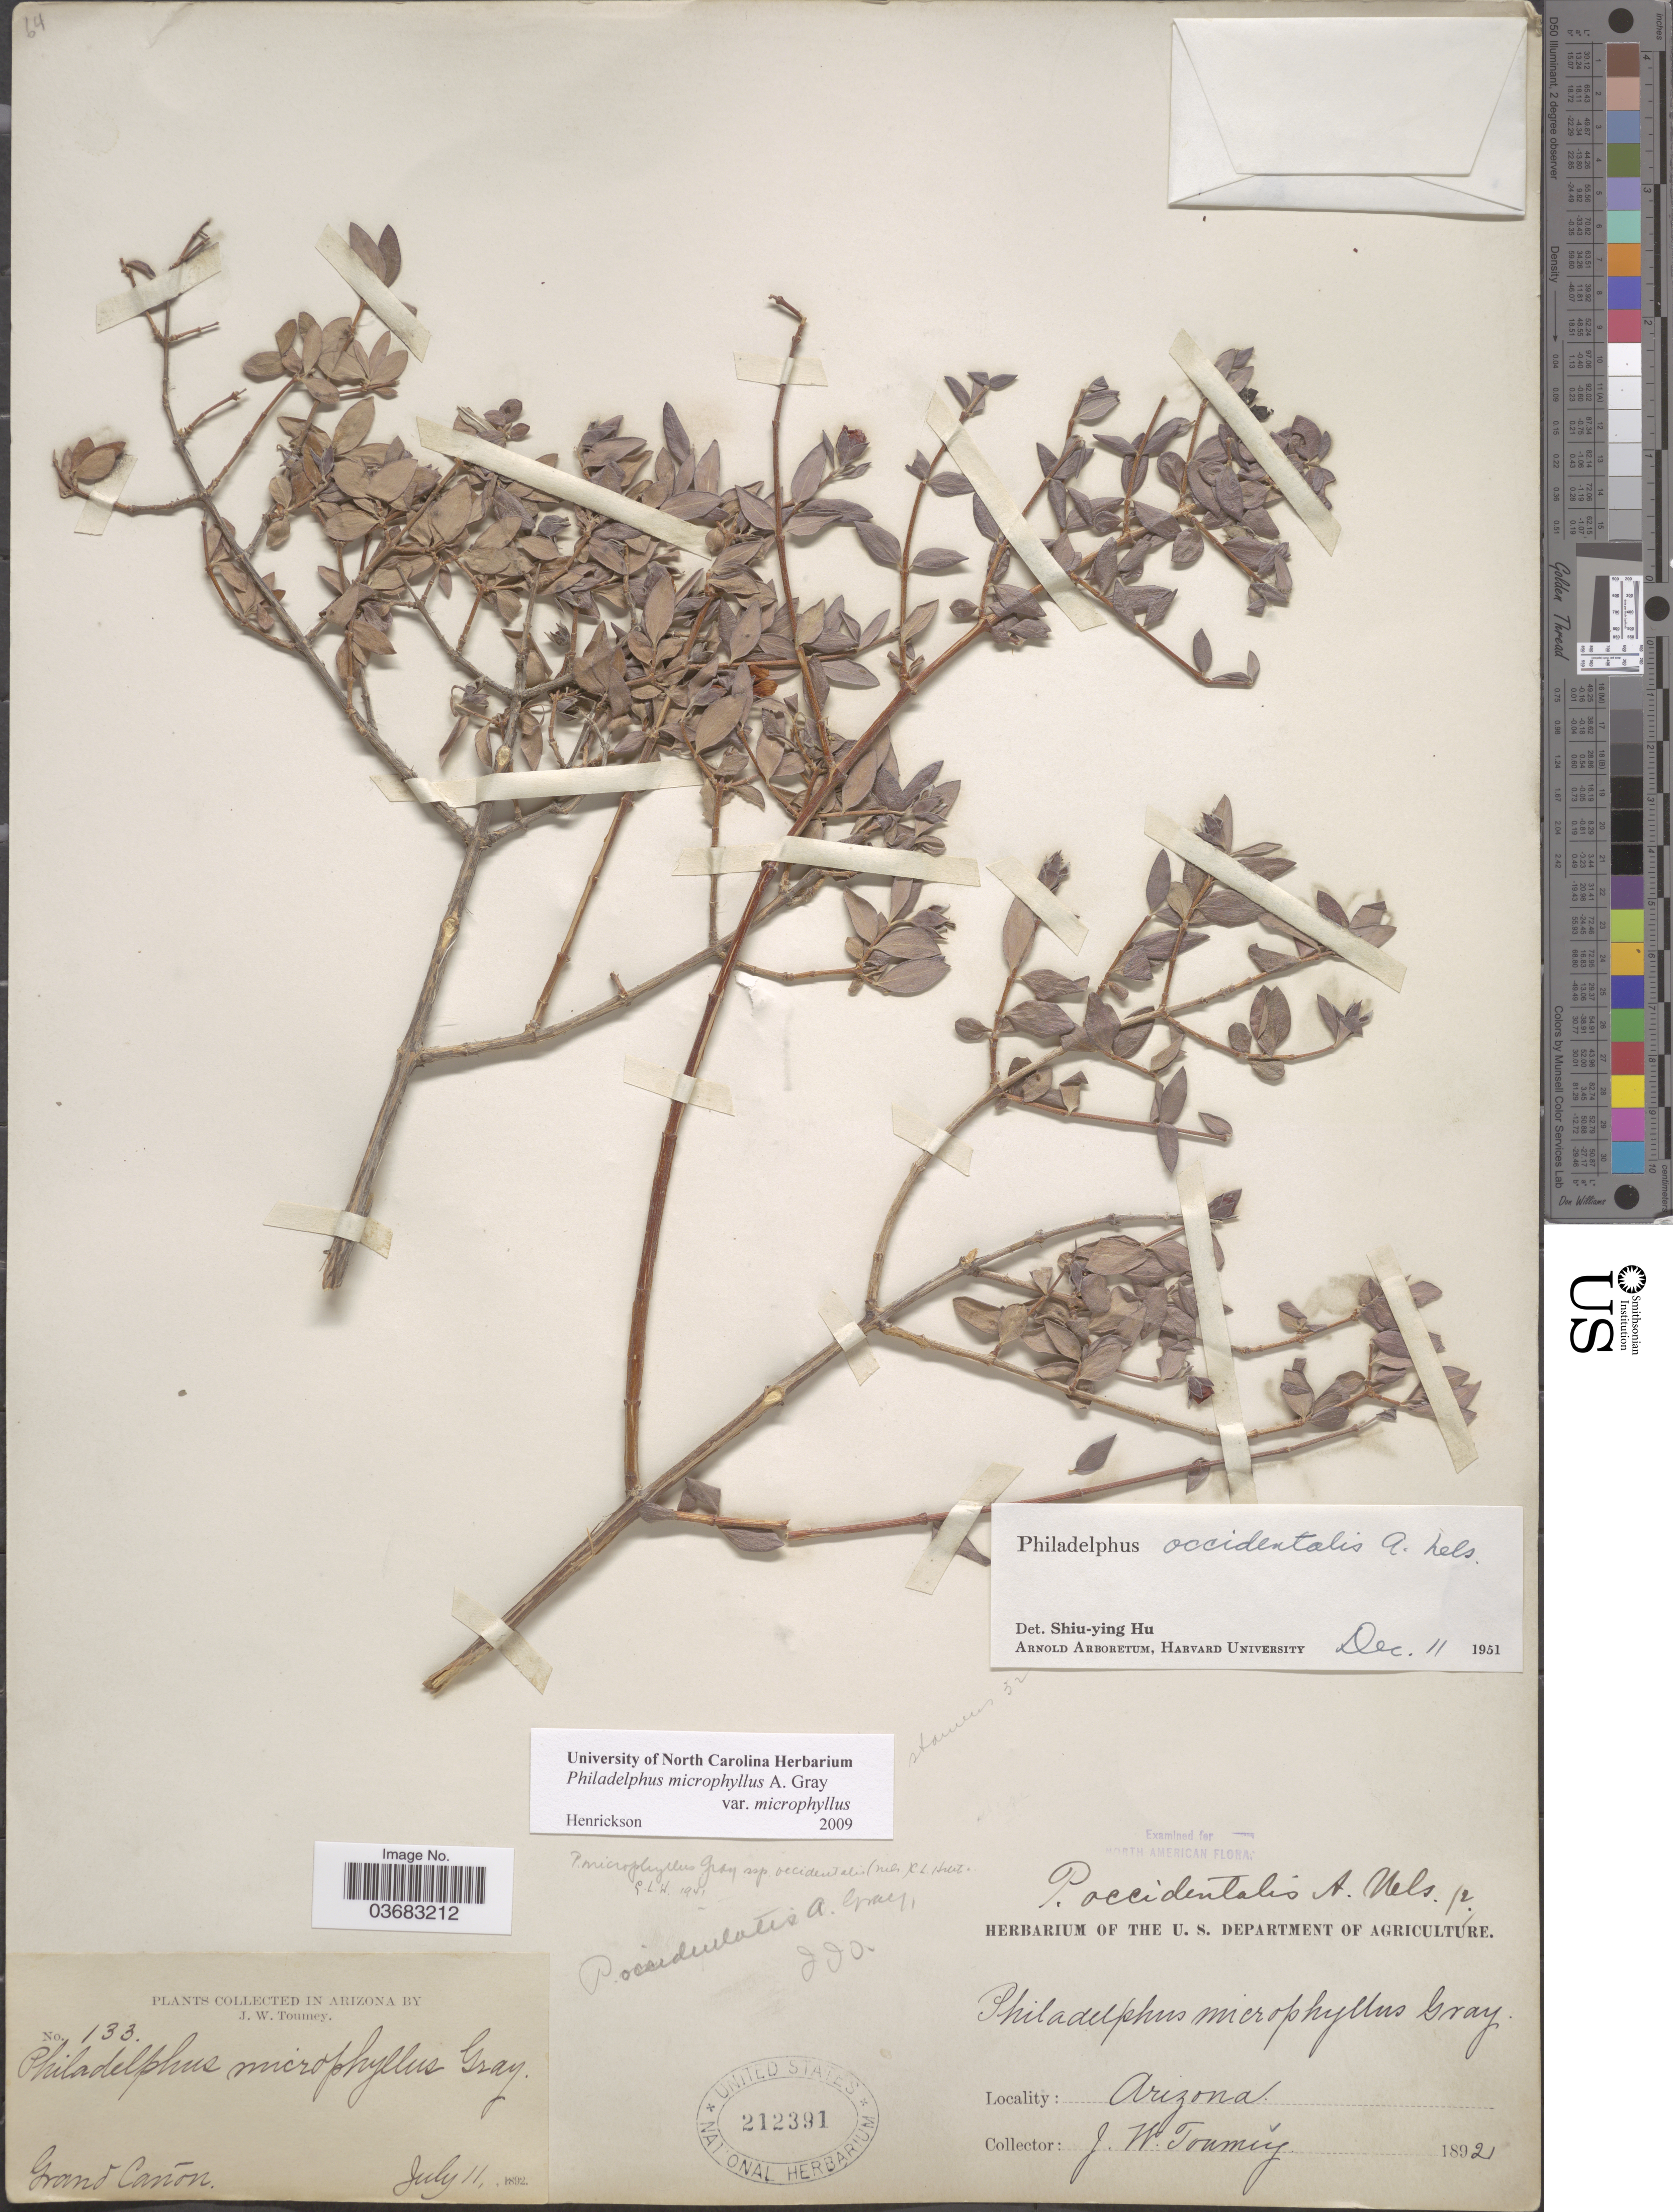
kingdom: Plantae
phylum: Tracheophyta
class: Magnoliopsida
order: Cornales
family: Hydrangeaceae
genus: Philadelphus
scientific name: Philadelphus microphyllus var. microphyllus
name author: A. Gray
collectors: J. W. Toumey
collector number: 133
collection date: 1892-07-11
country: United States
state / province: Arizona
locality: Grand Canyon.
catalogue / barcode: US 212391